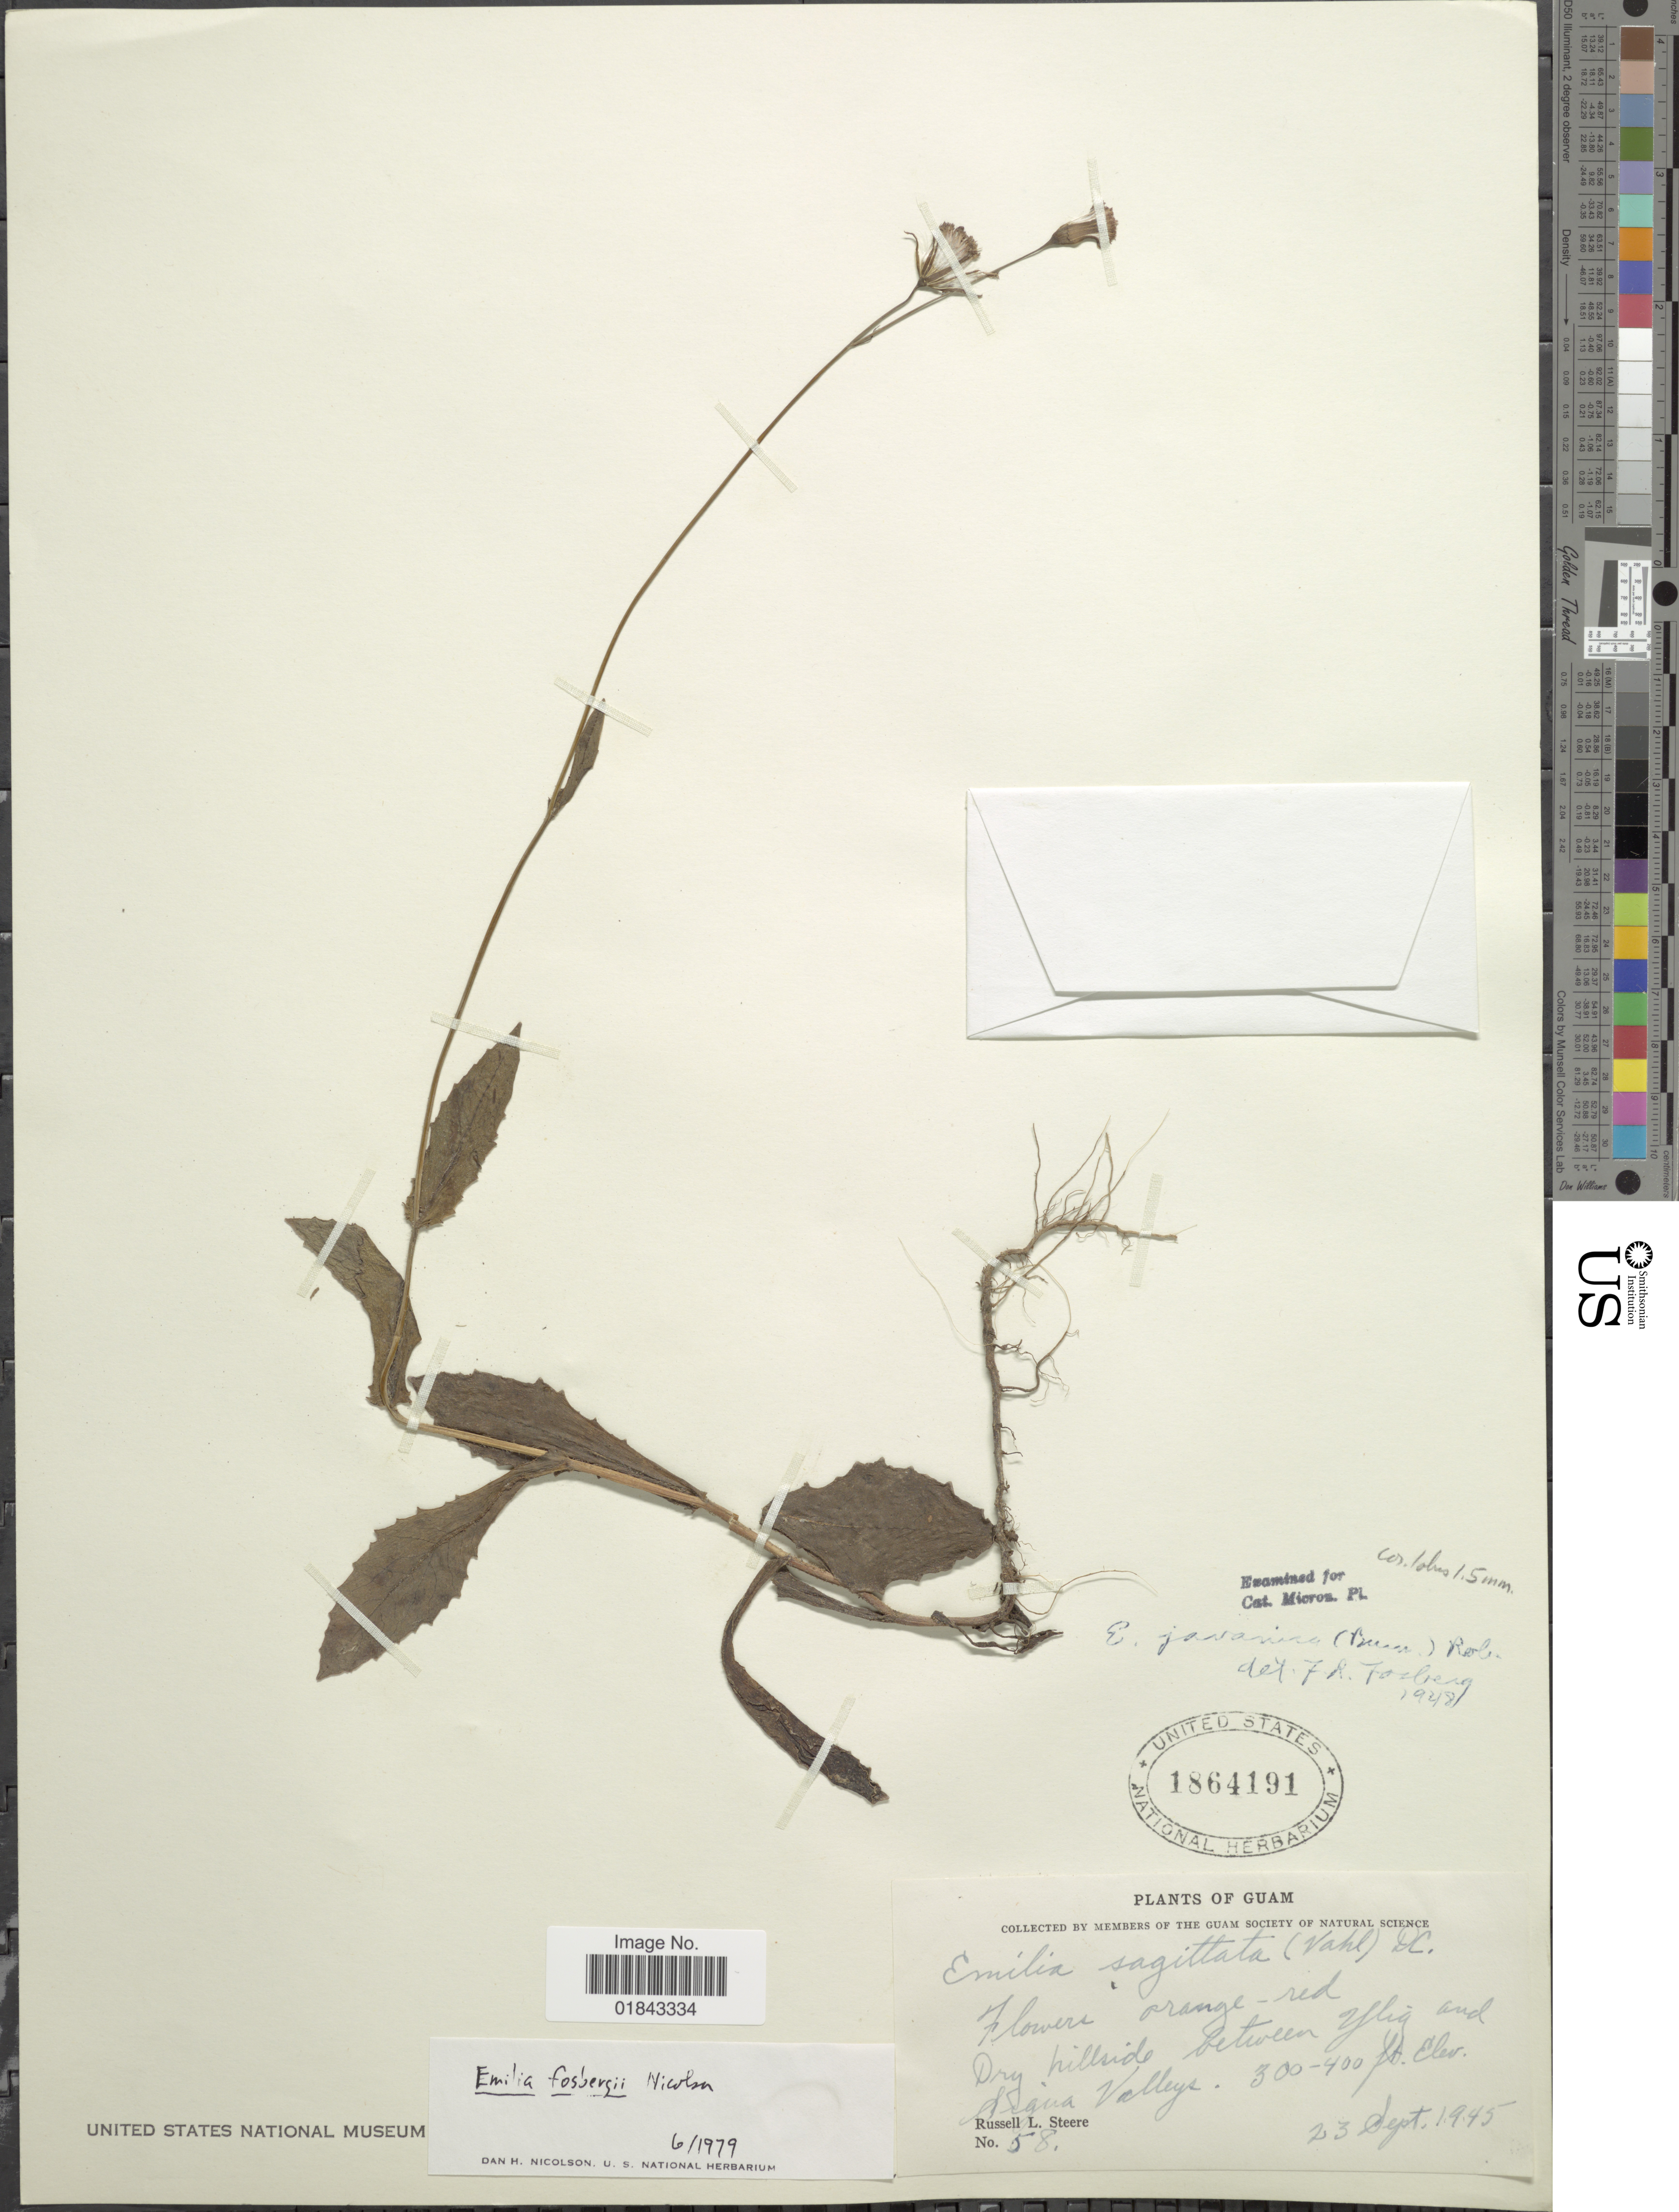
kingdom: Plantae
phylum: Tracheophyta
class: Magnoliopsida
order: Asterales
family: Asteraceae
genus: Emilia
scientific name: Emilia fosbergii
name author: Nicolson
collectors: R. L. Steere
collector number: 58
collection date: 1945-09-23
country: Guam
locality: Dry hillside between Ylig and Sigua Valleys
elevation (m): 91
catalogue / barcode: US 1864191